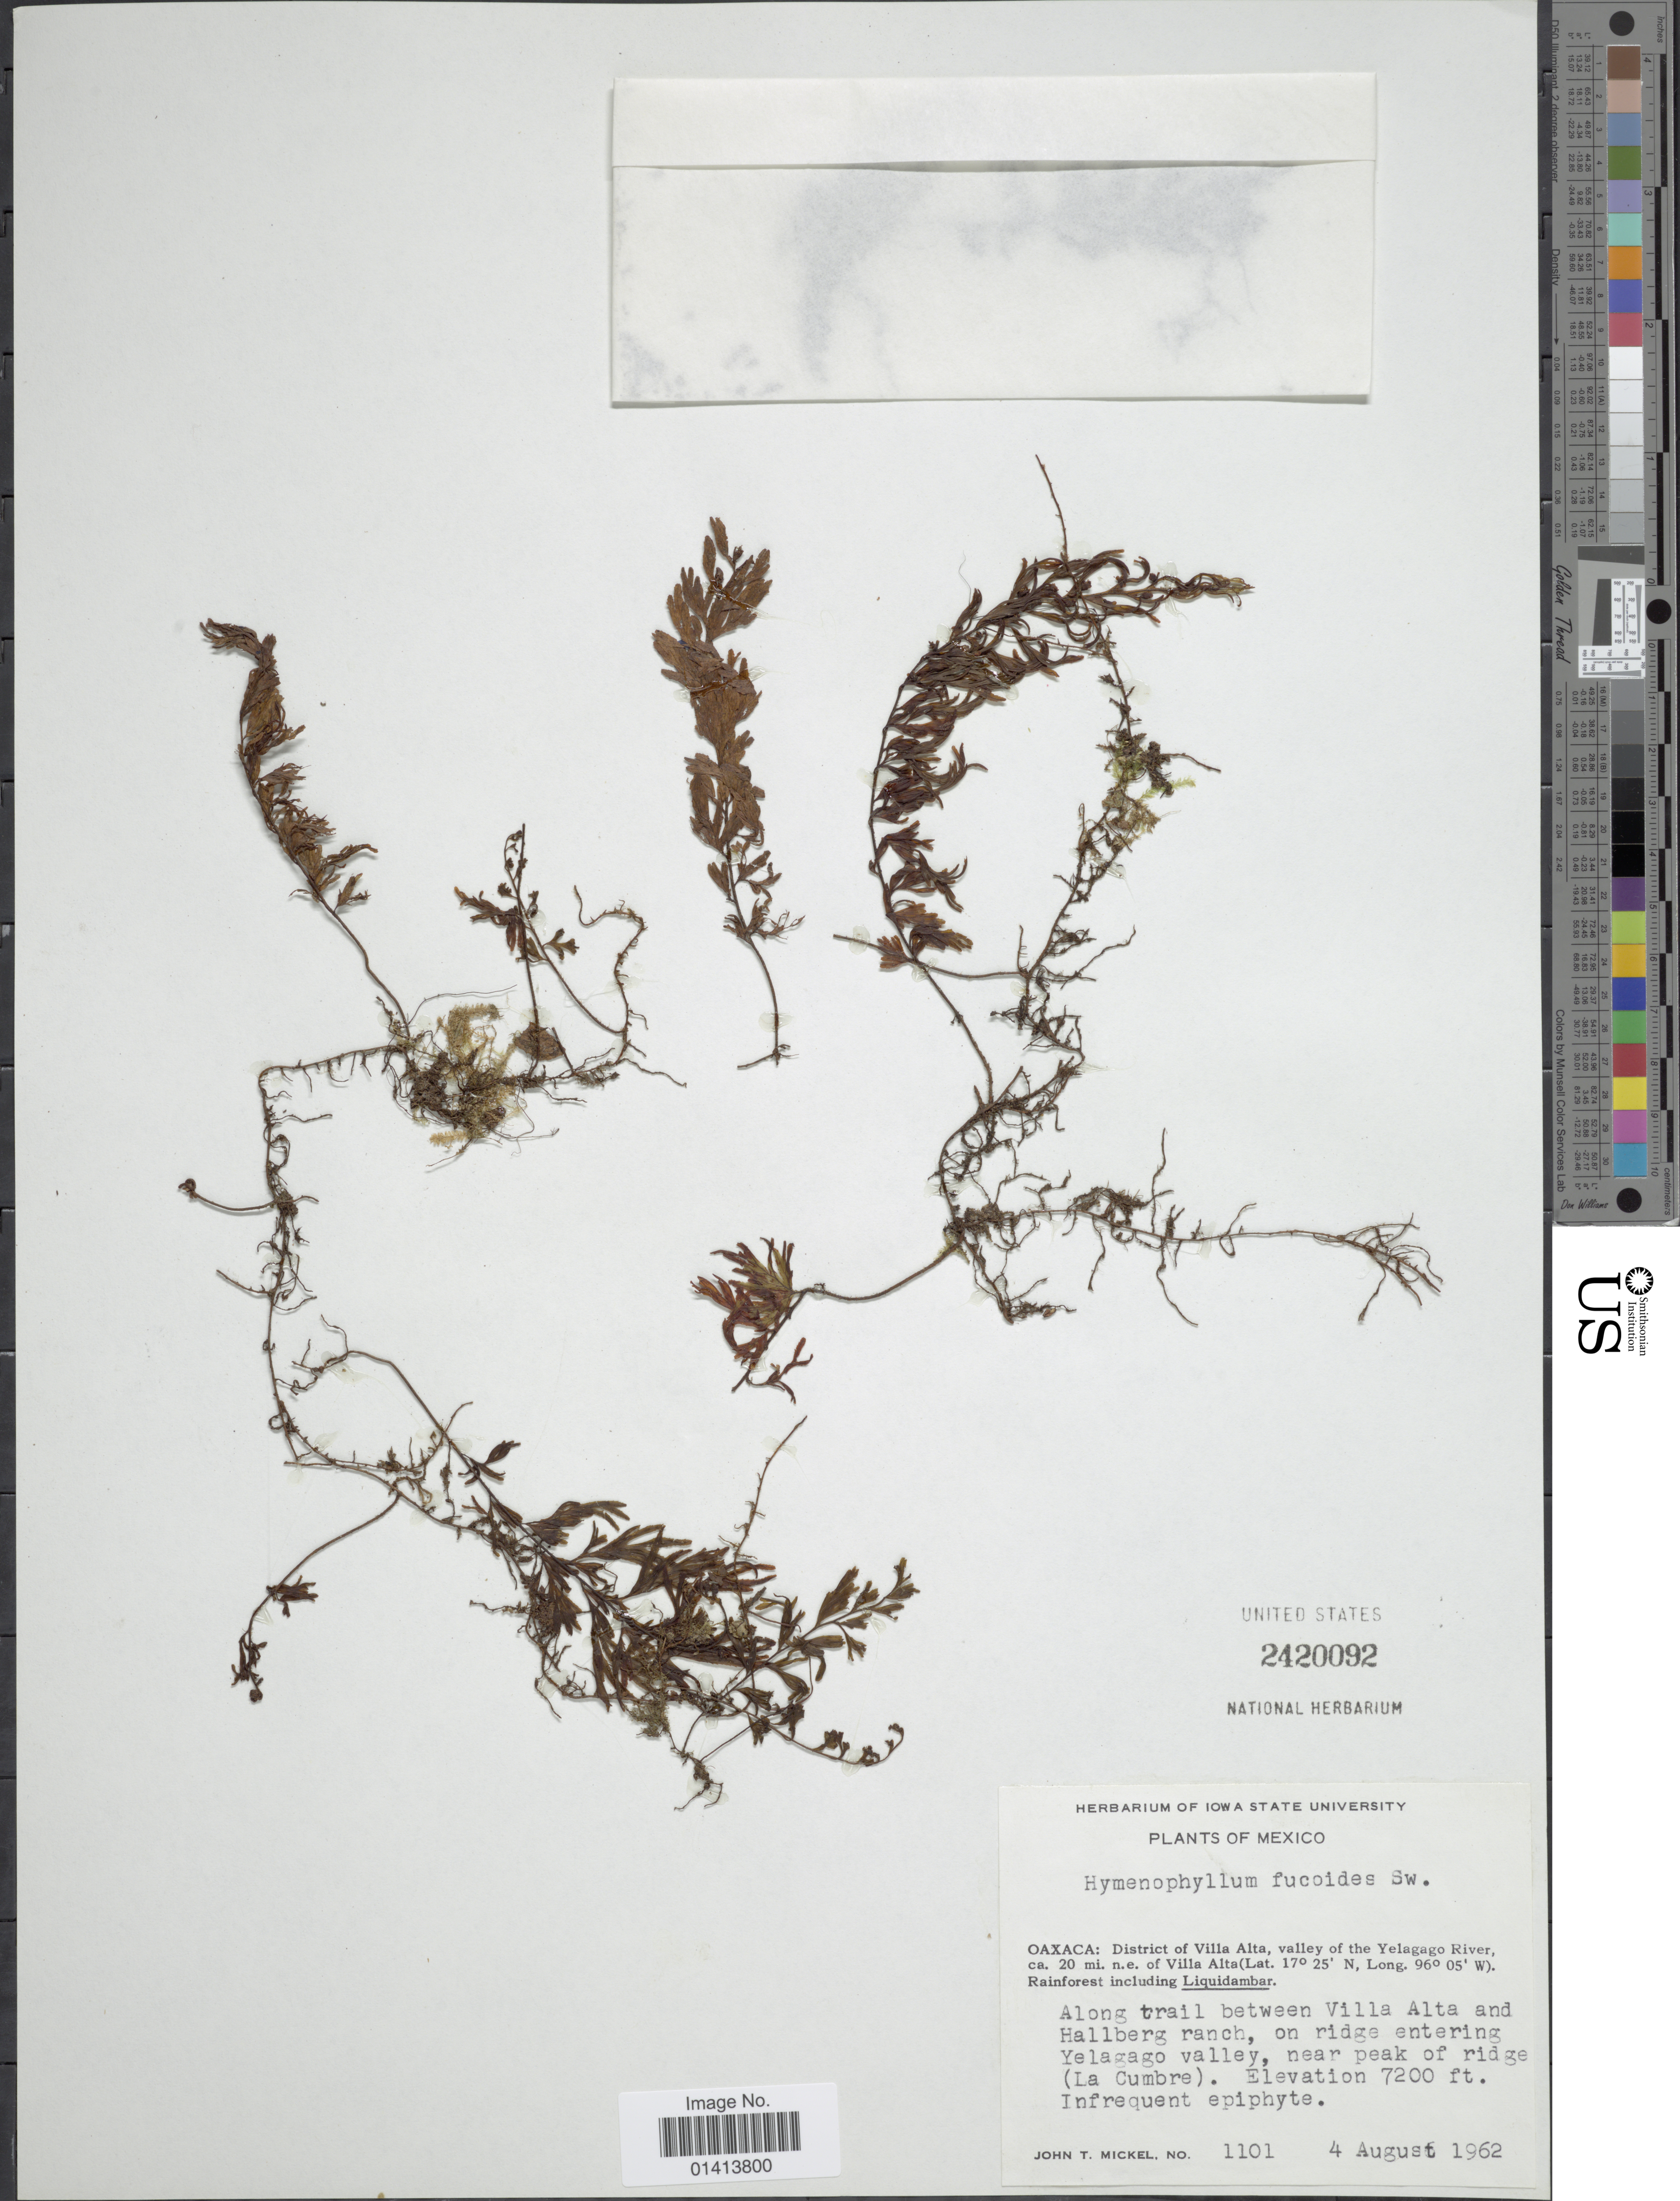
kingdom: Plantae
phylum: Tracheophyta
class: Polypodiopsida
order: Hymenophyllales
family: Hymenophyllaceae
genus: Hymenophyllum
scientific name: Hymenophyllum fucoides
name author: (Sw.) Sw.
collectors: J. T. Mickel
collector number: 1101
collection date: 1962-08-04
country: Mexico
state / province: Oaxaca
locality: District of Villa Alta, valley of the Yelagago River, ca 20 mi n.e of Villa Alta, Along trail between Villa Alta and Hallberg ranch, on ridge entering Yelagago valley, from peak of ridge (La Cumbre)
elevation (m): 2195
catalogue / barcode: US 2420092